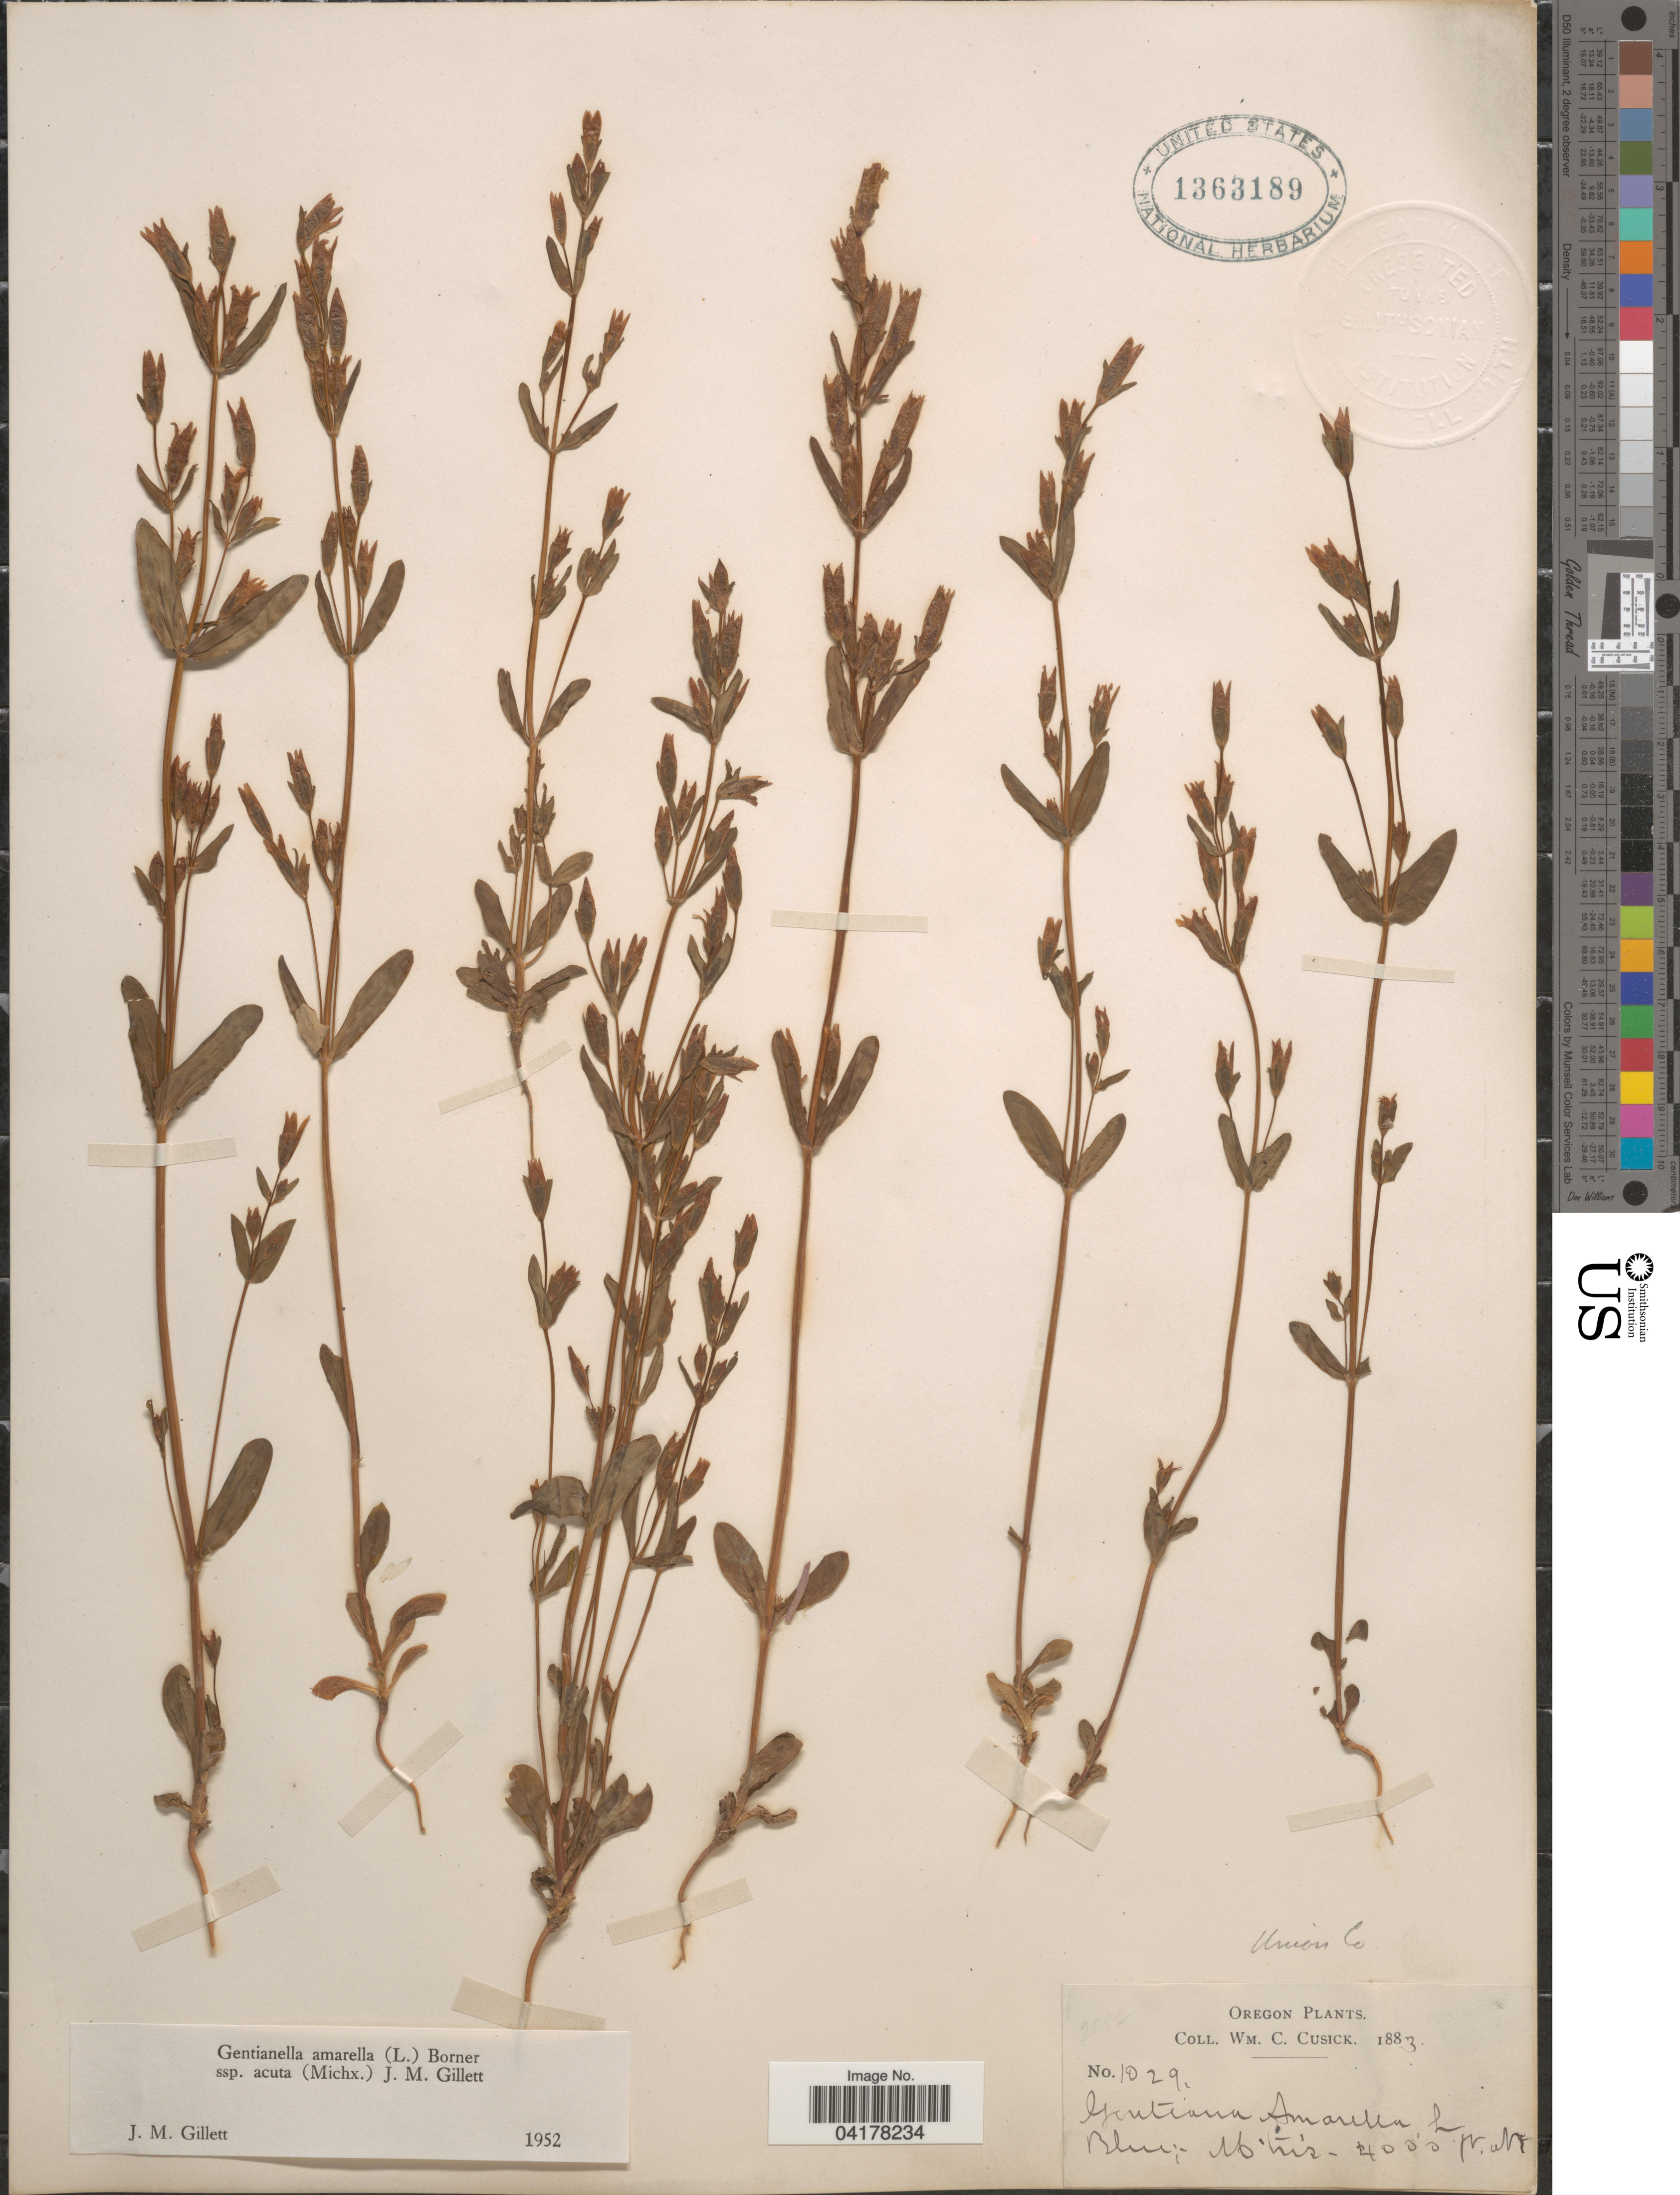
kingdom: Plantae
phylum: Tracheophyta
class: Magnoliopsida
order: Gentianales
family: Gentianaceae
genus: Gentianella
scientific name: Gentianella amarella subsp. acuta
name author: (Michx.) J.M. Gillett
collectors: W. C. Cusick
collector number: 1029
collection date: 1883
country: United States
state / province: Oregon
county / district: Union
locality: Union Co. Blue Mtns.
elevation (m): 1219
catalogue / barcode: US 1363189